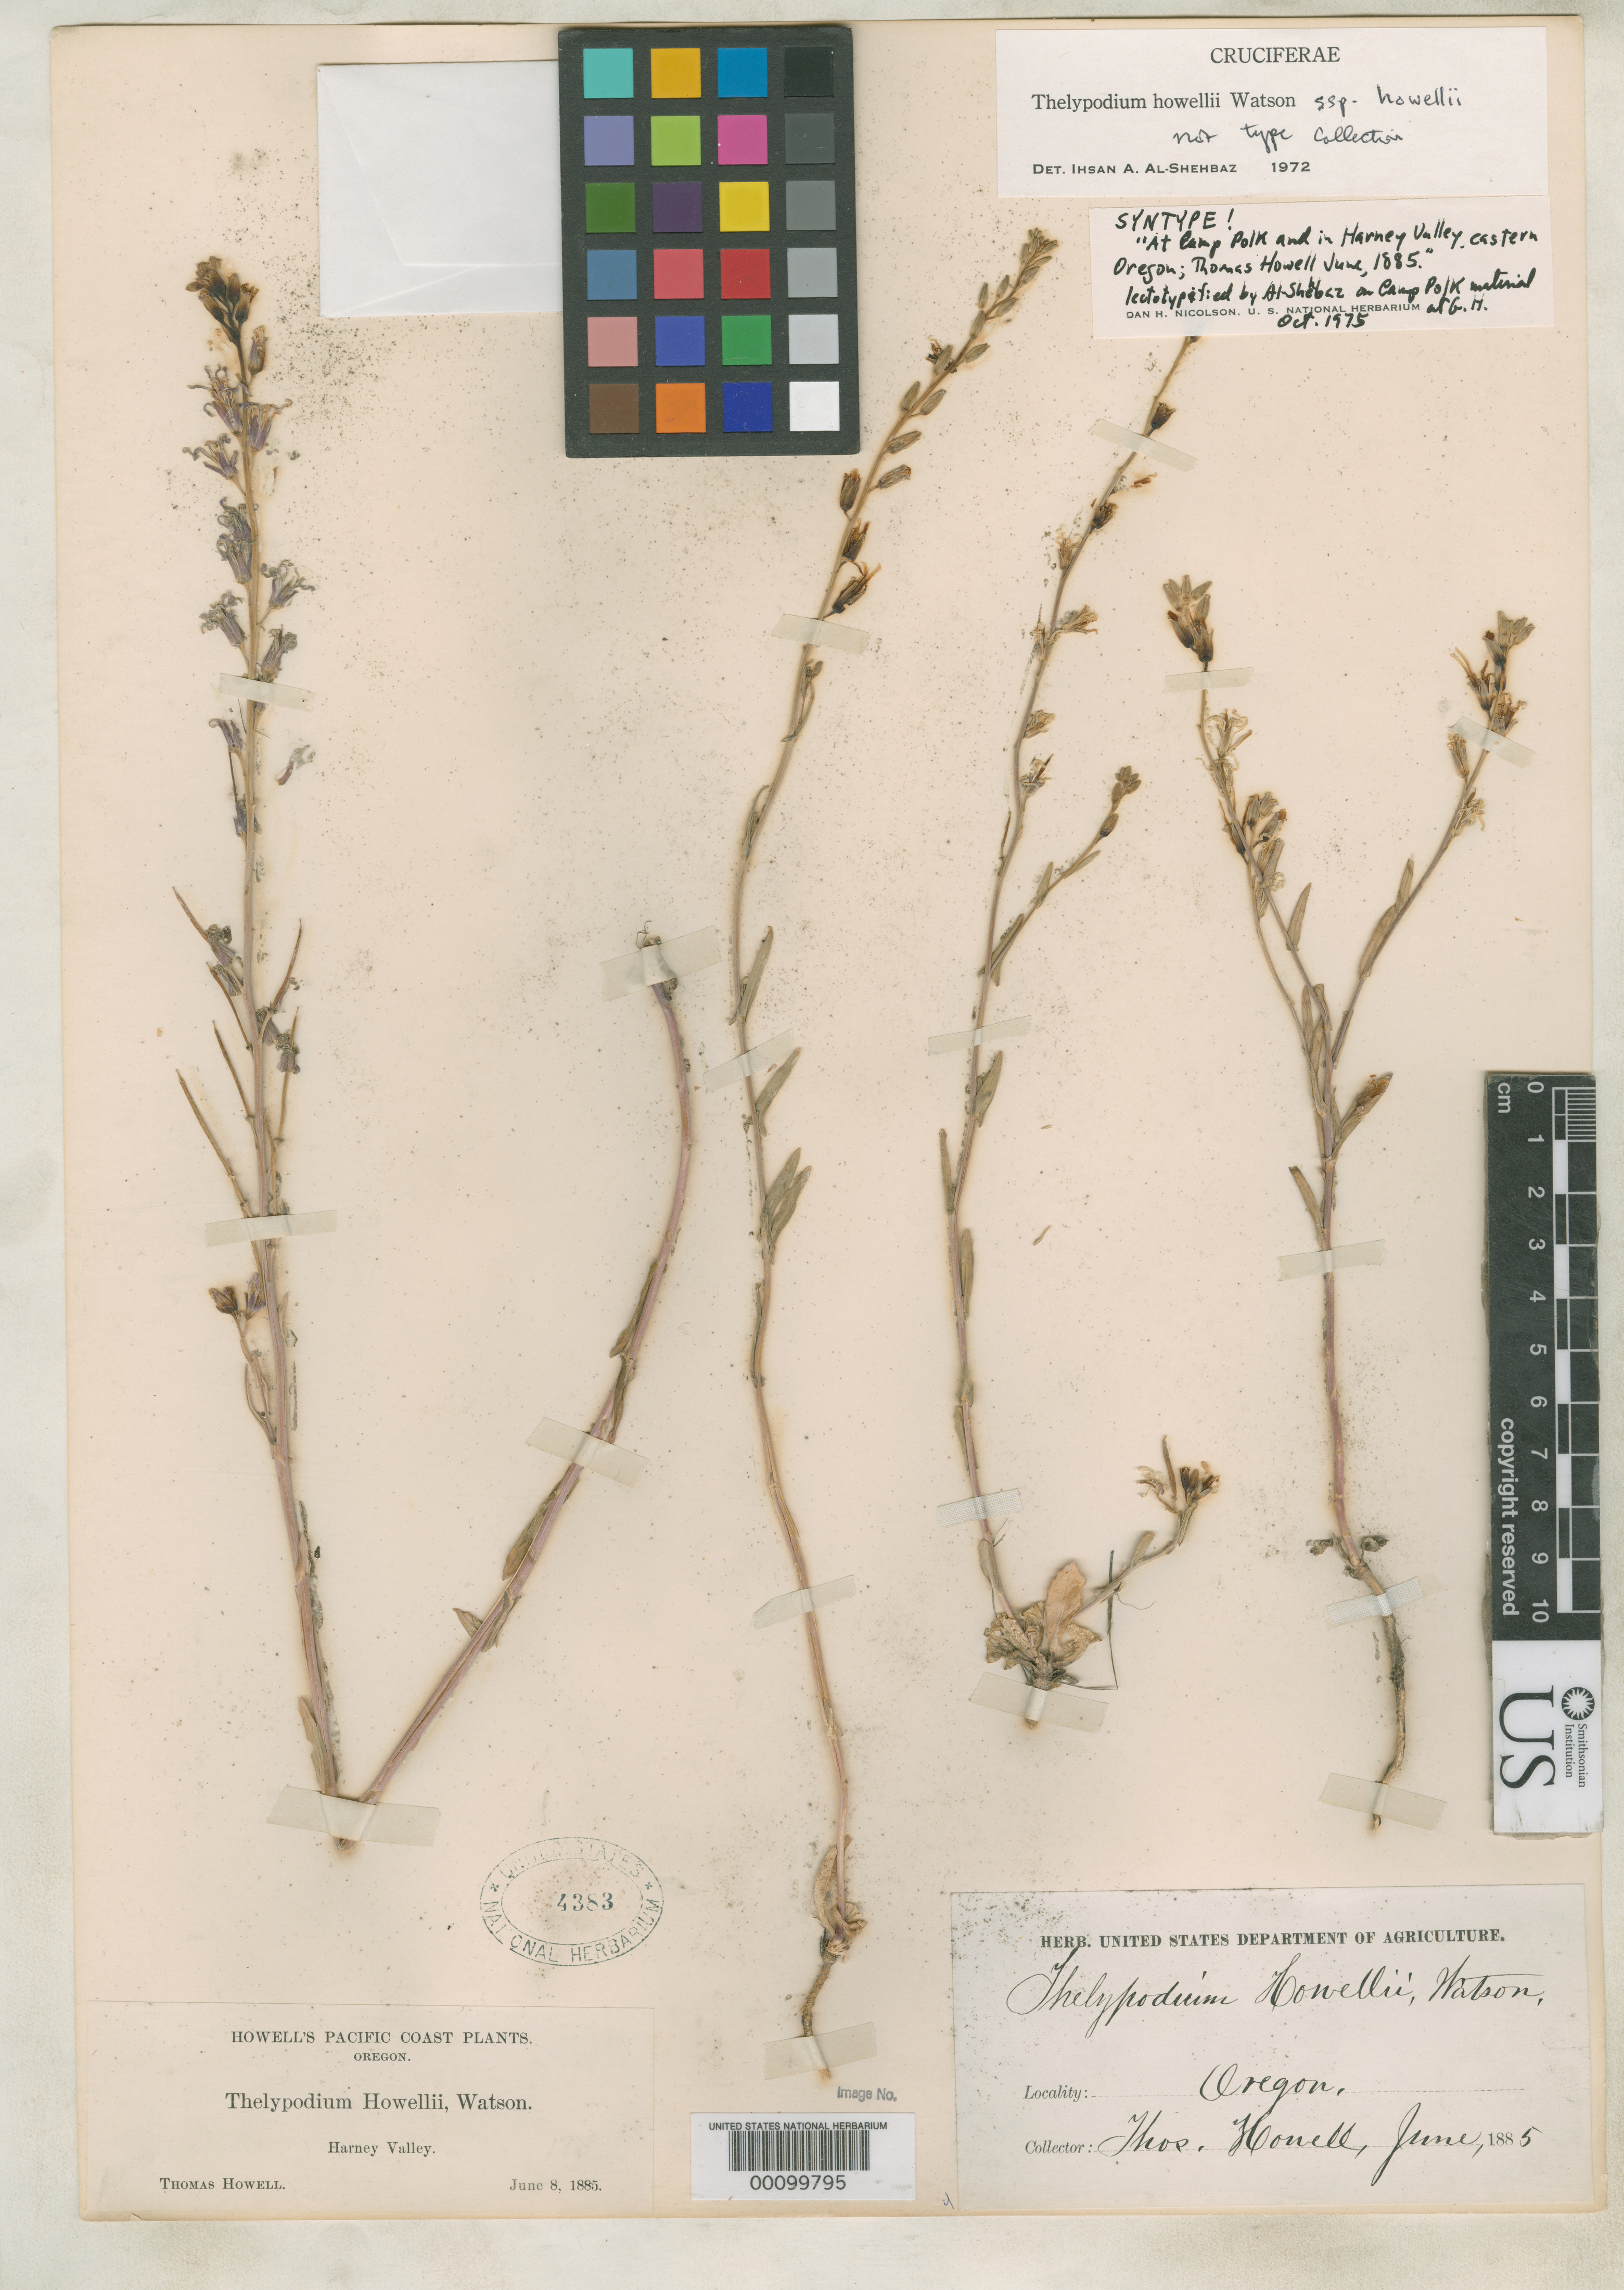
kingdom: Plantae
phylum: Tracheophyta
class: Magnoliopsida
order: Brassicales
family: Brassicaceae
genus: Thelypodium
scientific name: Thelypodium howellii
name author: S. Watson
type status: Isosyntype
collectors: T. J. Howell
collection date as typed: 08 Jun 1885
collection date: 1885-06-08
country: United States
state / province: Oregon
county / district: Harney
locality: Harney Valley.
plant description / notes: Lectotype is Howell 343, Camp Polk, June 1885 (GH) as effectively designated (as "holotype") by Al-Shehbaz, Contr. Gray Herb. 204: 115 (1973).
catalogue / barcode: US 4383